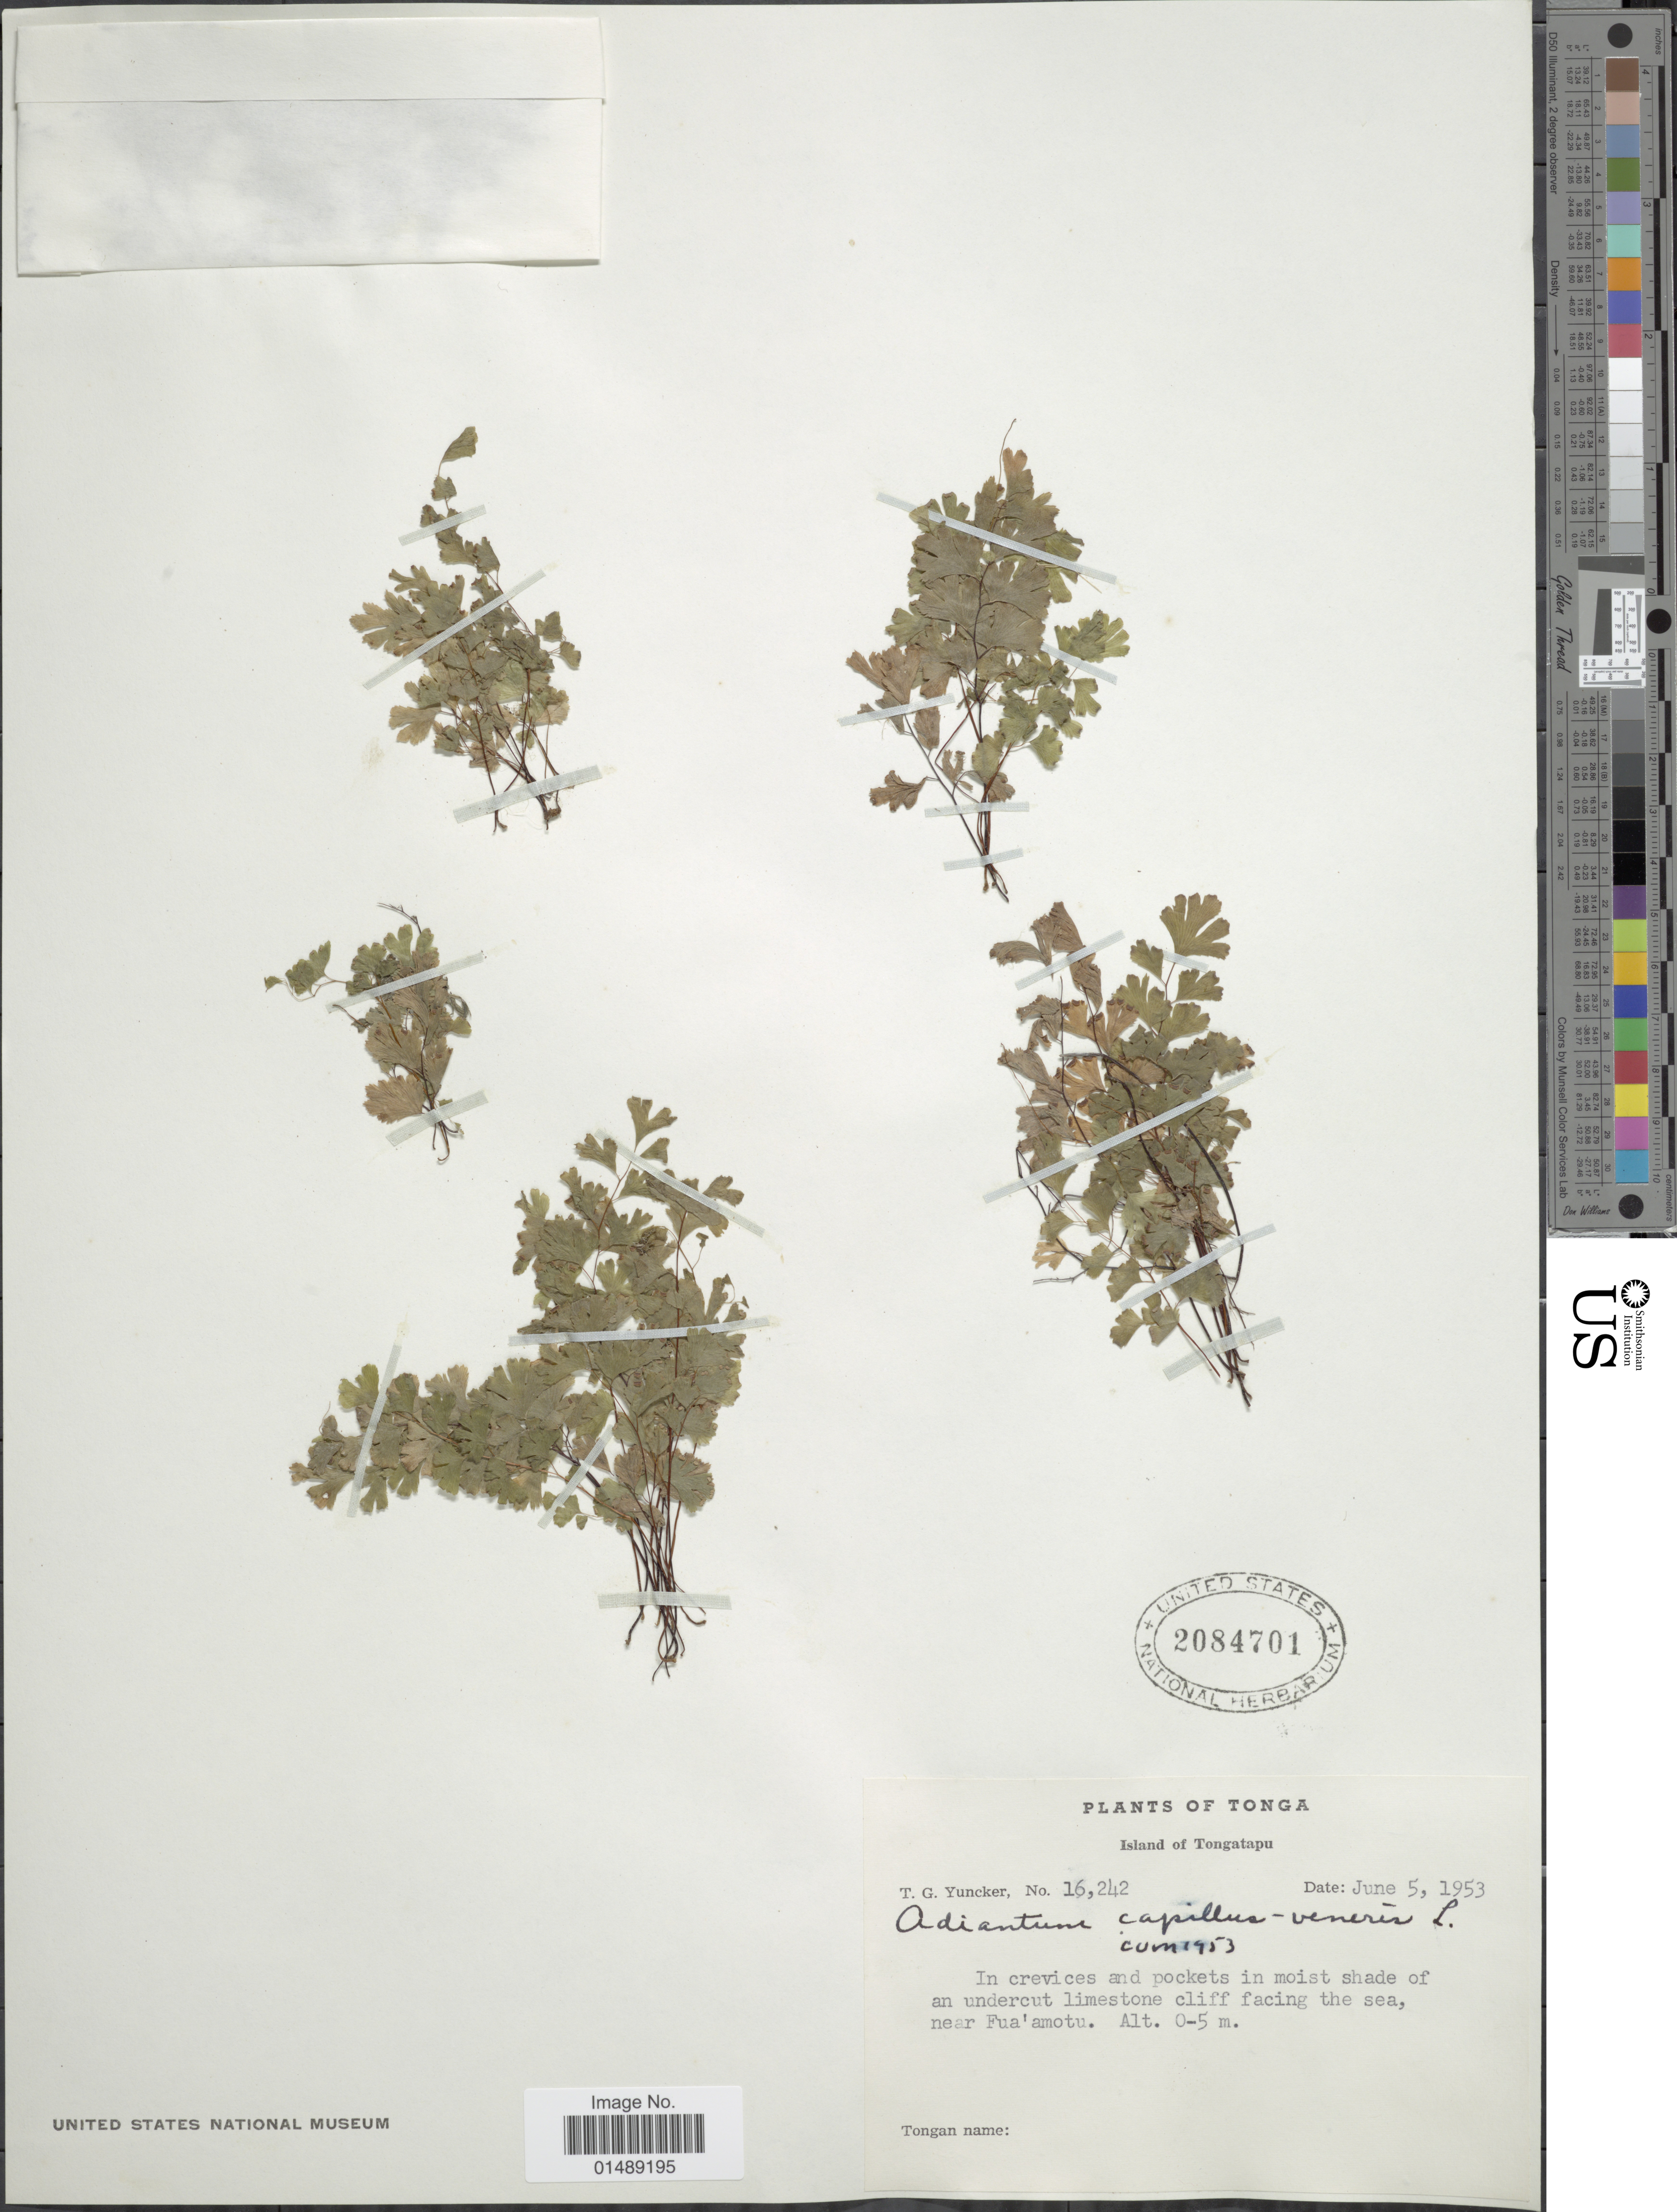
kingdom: Plantae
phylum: Tracheophyta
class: Polypodiopsida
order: Polypodiales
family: Pteridaceae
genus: Adiantum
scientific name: Adiantum capillus-veneris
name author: L.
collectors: T. G. Yuncker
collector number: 16242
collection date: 1953-06-05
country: Tonga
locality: Tonga, Island of Tongatapu, Near Fuaámotu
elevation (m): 0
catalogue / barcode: US 2084701